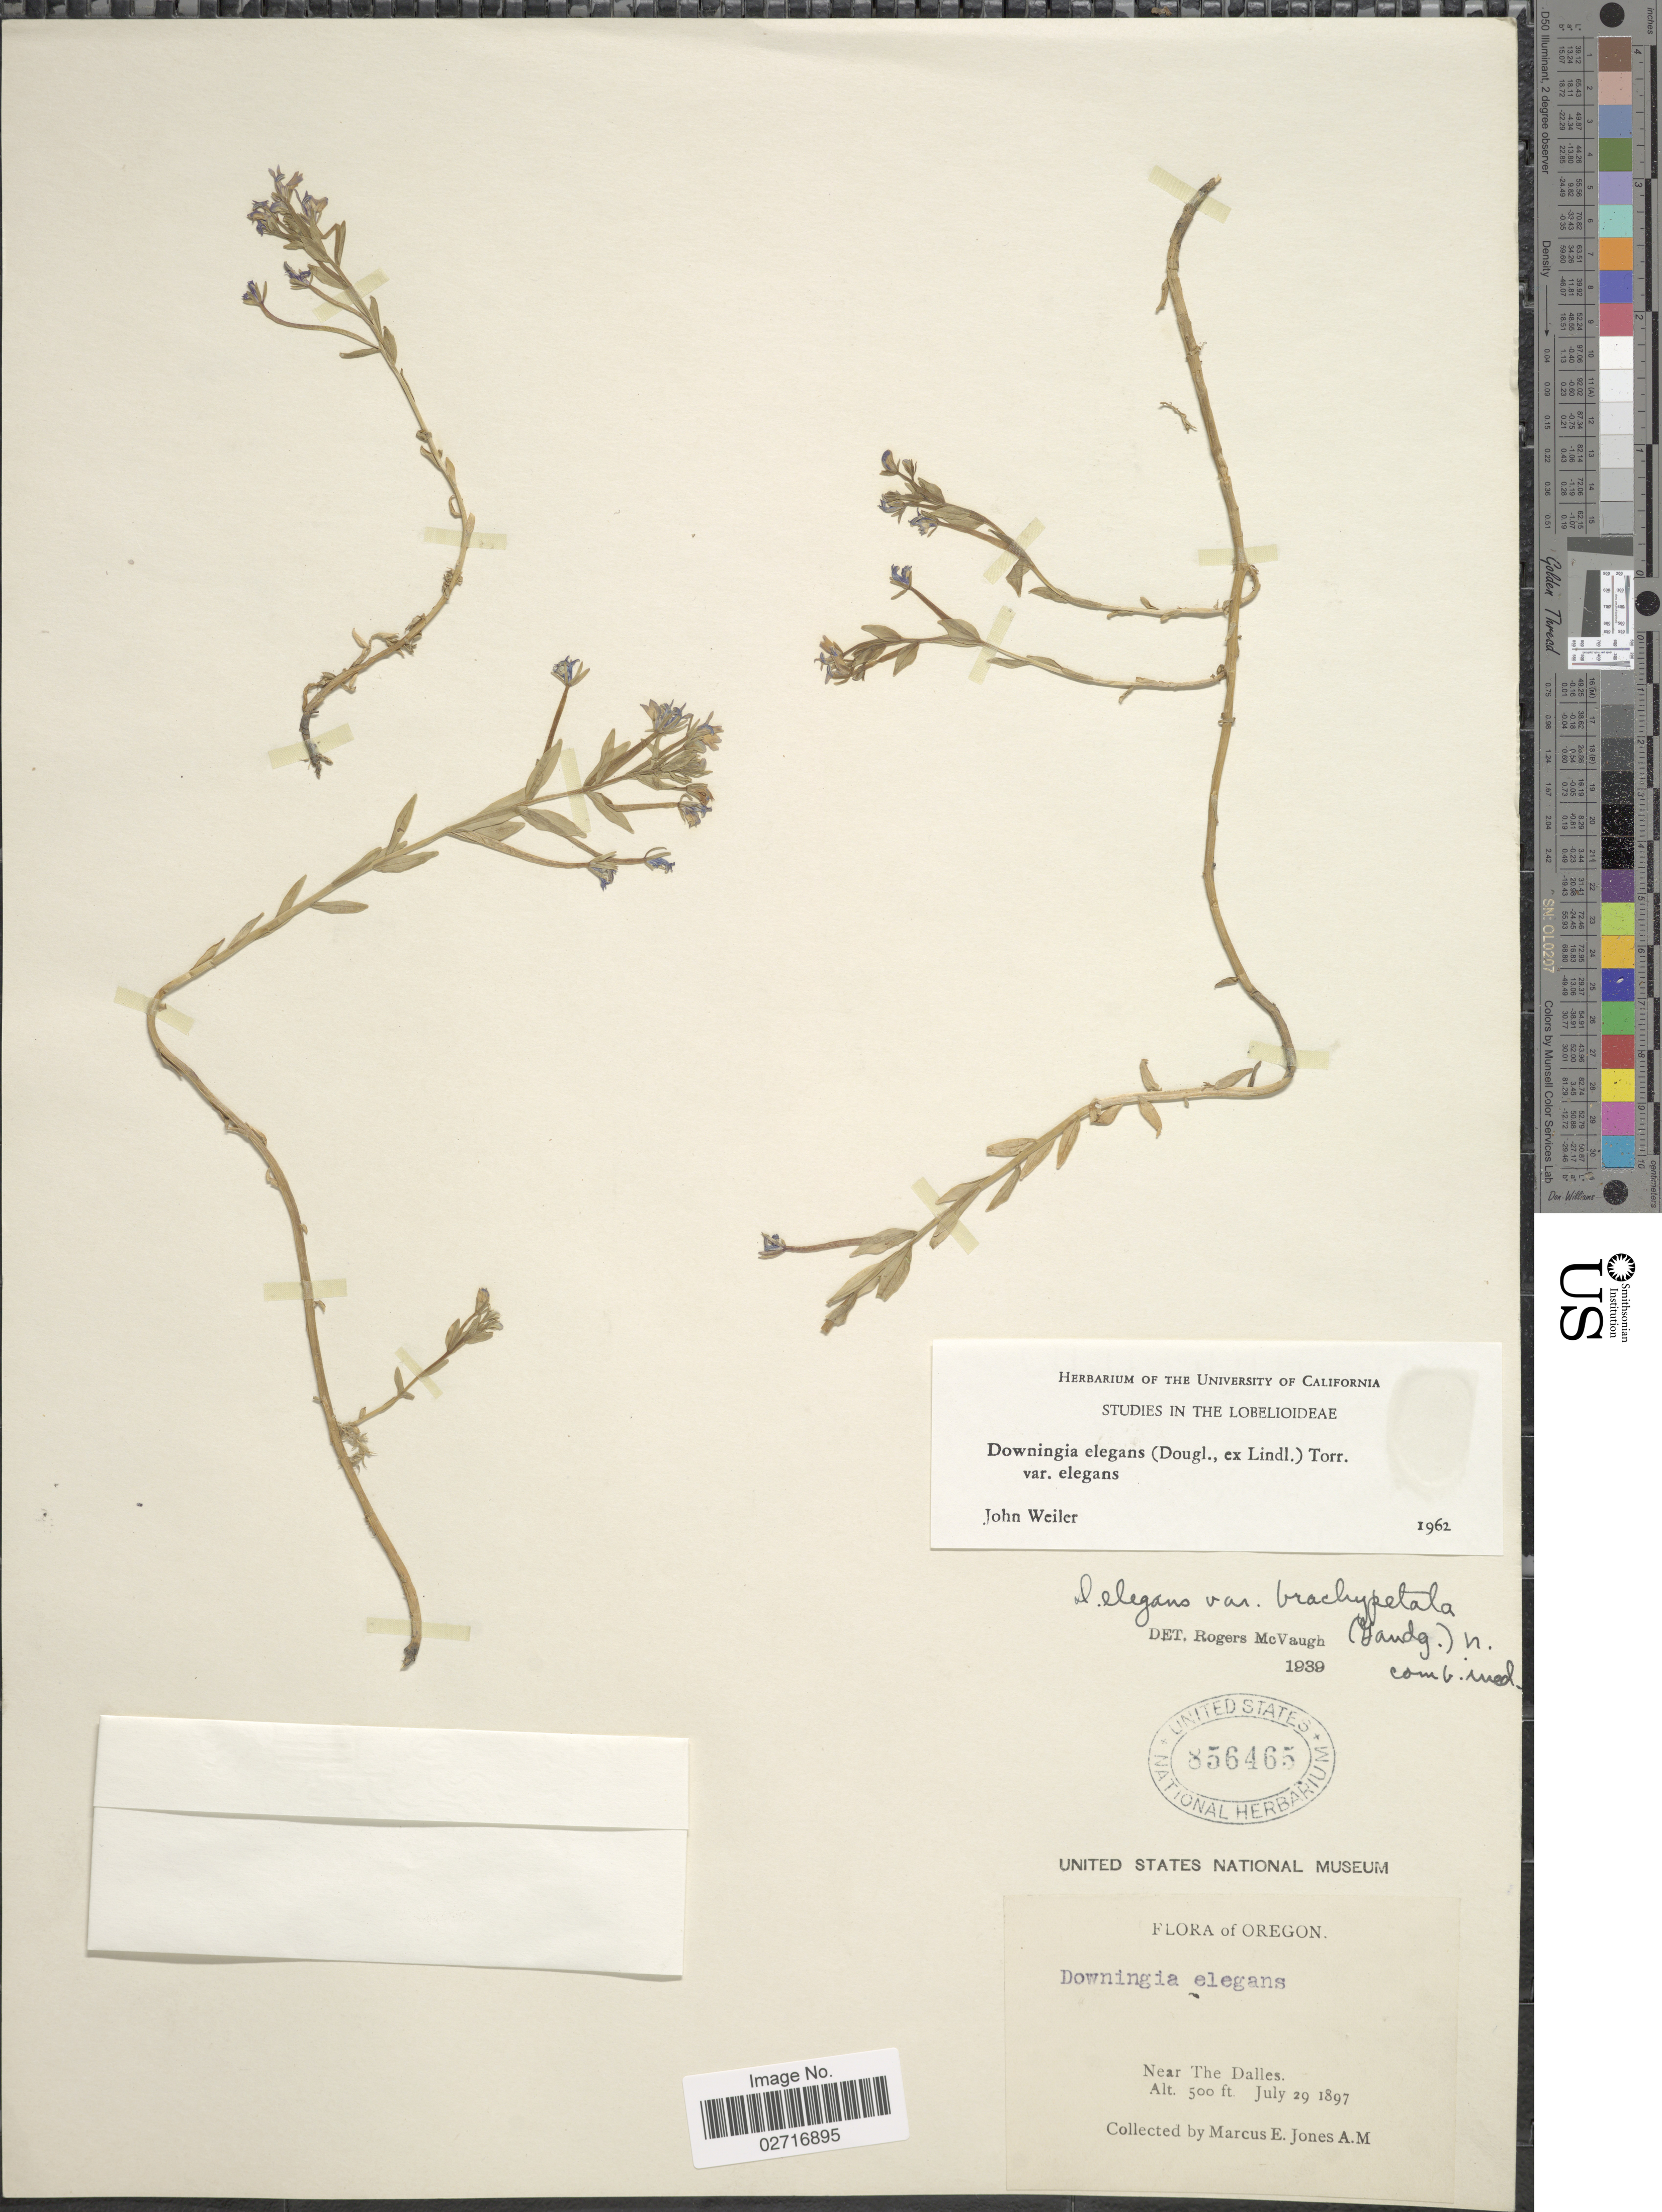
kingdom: Plantae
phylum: Tracheophyta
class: Magnoliopsida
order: Asterales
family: Campanulaceae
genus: Downingia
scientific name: Downingia elegans var. elegans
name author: (Douglas ex Lindl.) Torr. ex A. Gray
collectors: M. E. Jones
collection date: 1897-07-29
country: United States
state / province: Oregon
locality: Near The Dalles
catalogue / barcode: US 856465